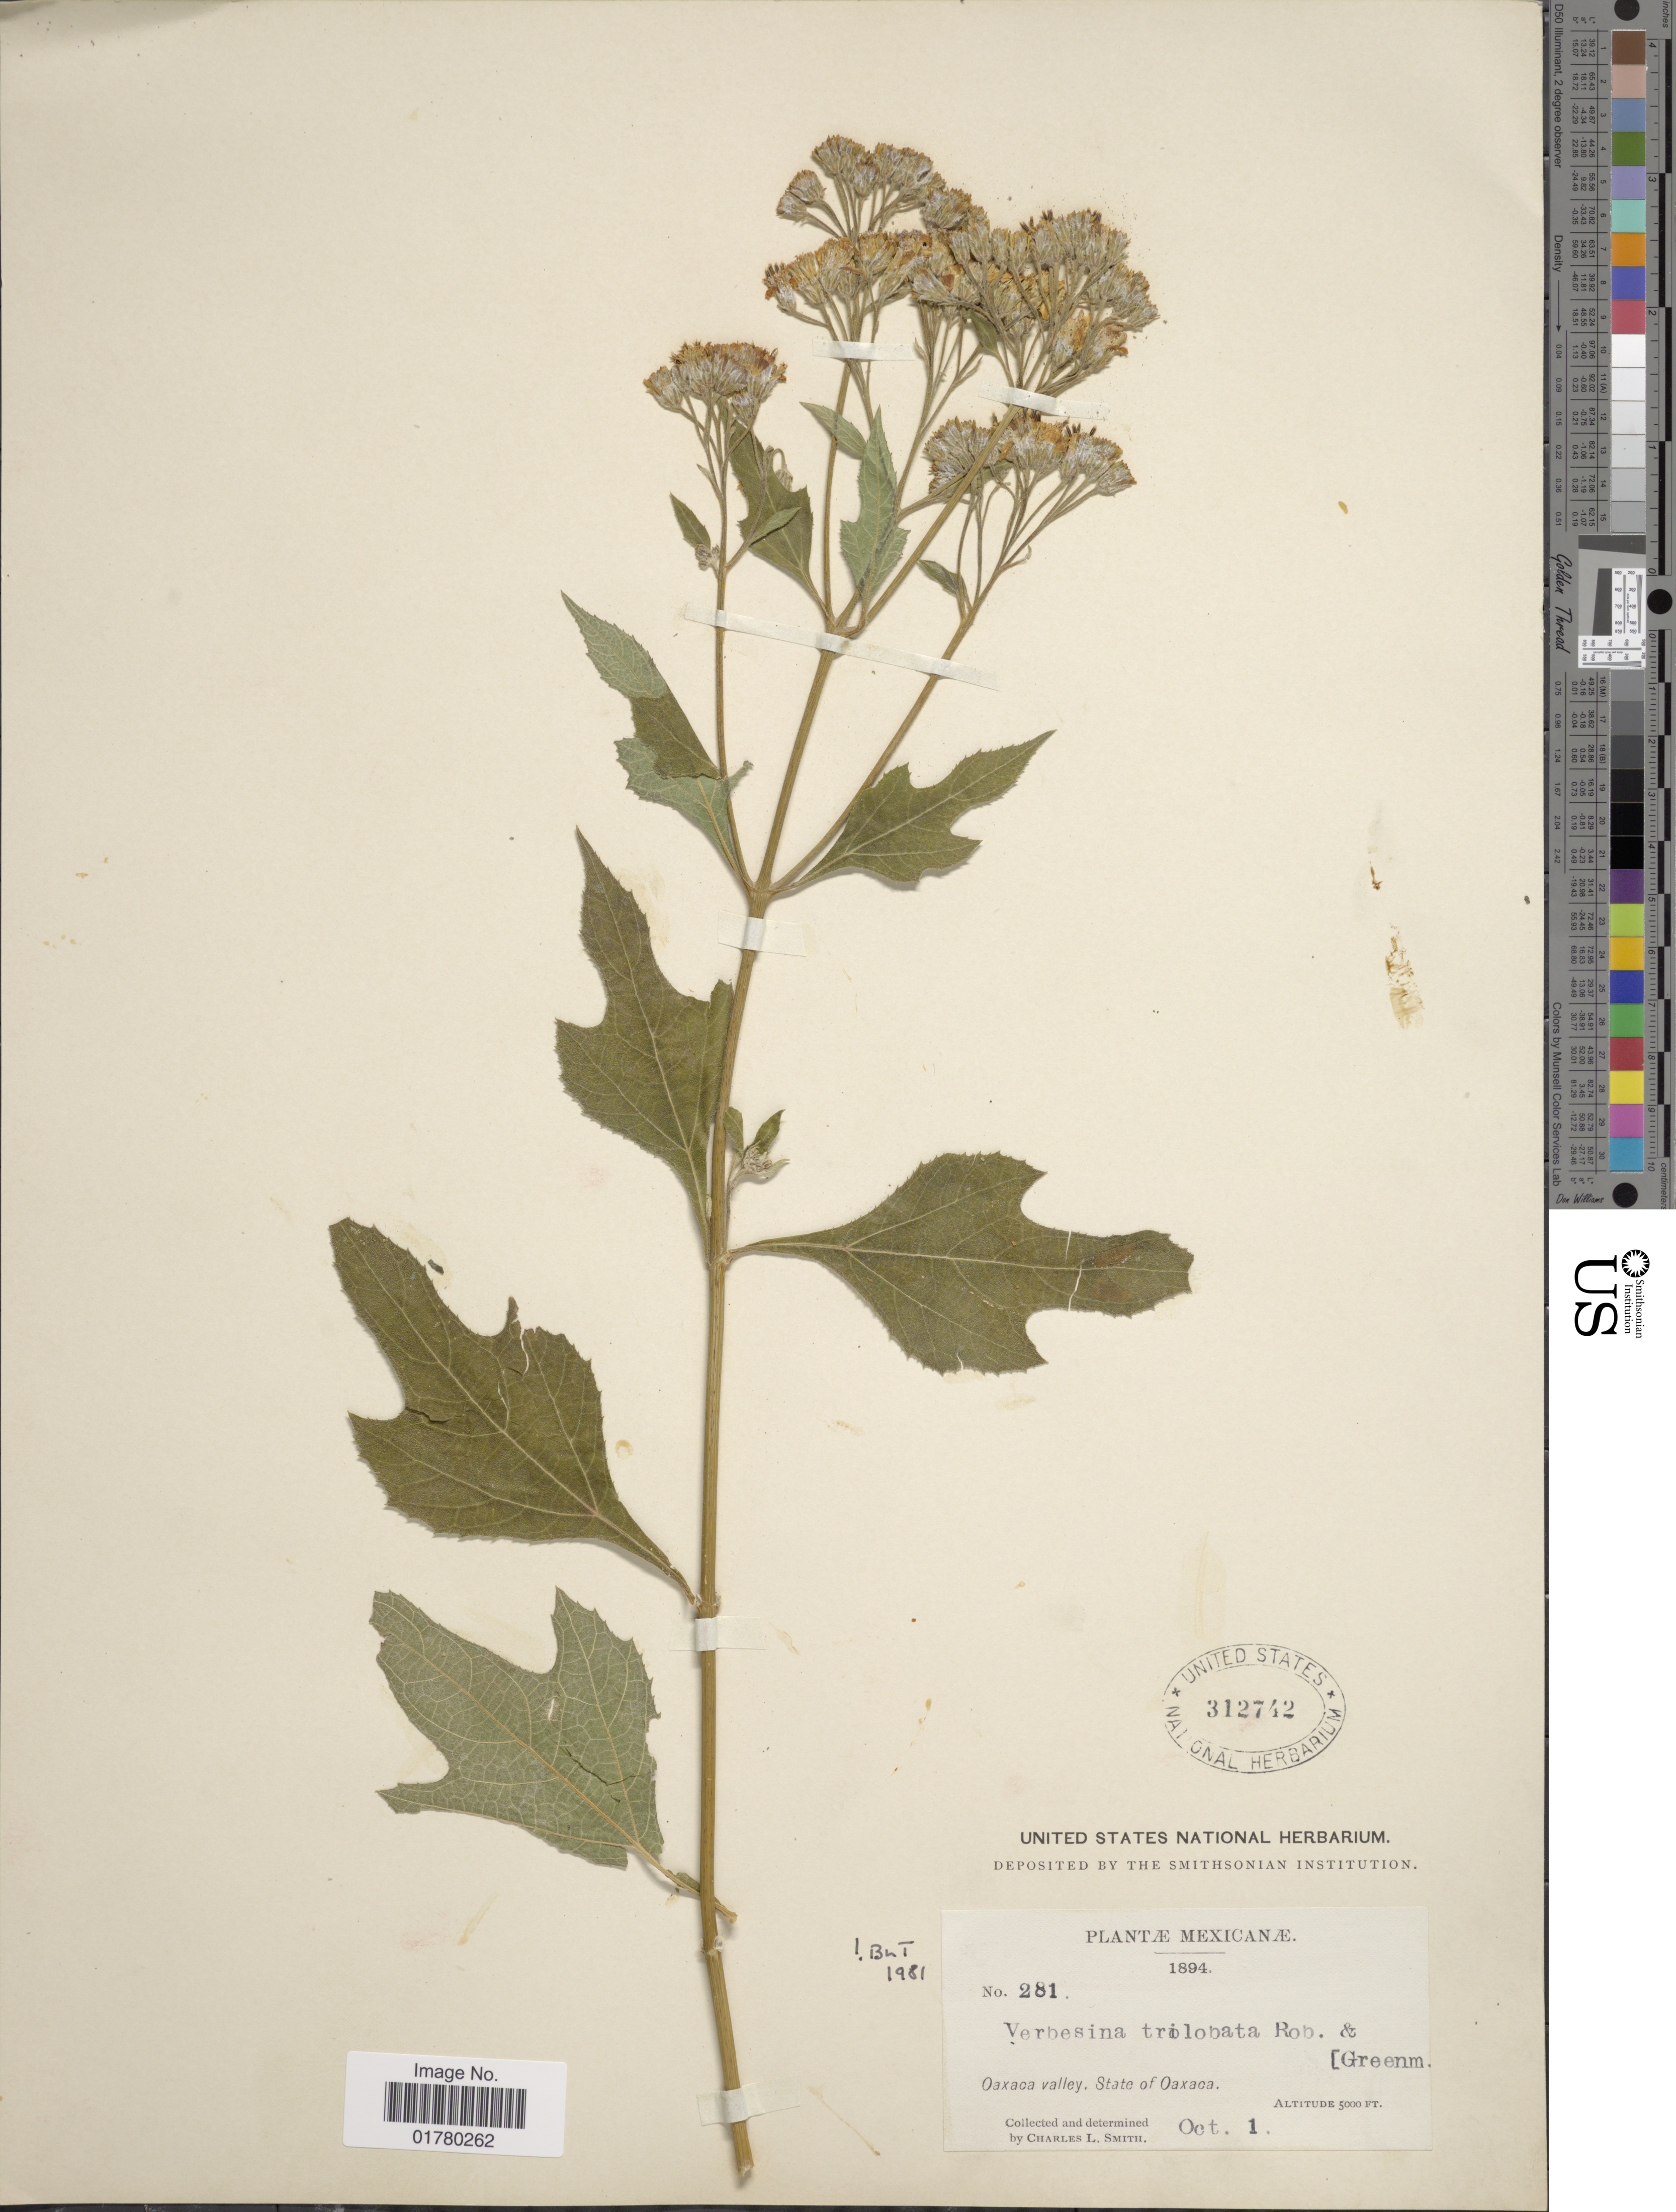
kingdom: Plantae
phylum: Tracheophyta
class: Magnoliopsida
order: Asterales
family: Asteraceae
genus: Verbesina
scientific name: Verbesina trilobata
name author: B.L. Rob. & Greenm.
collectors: C. L. Smith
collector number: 281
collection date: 1894-10-01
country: Mexico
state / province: Oaxaca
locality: Oaxaca Valley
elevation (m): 1524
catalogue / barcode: US 312742